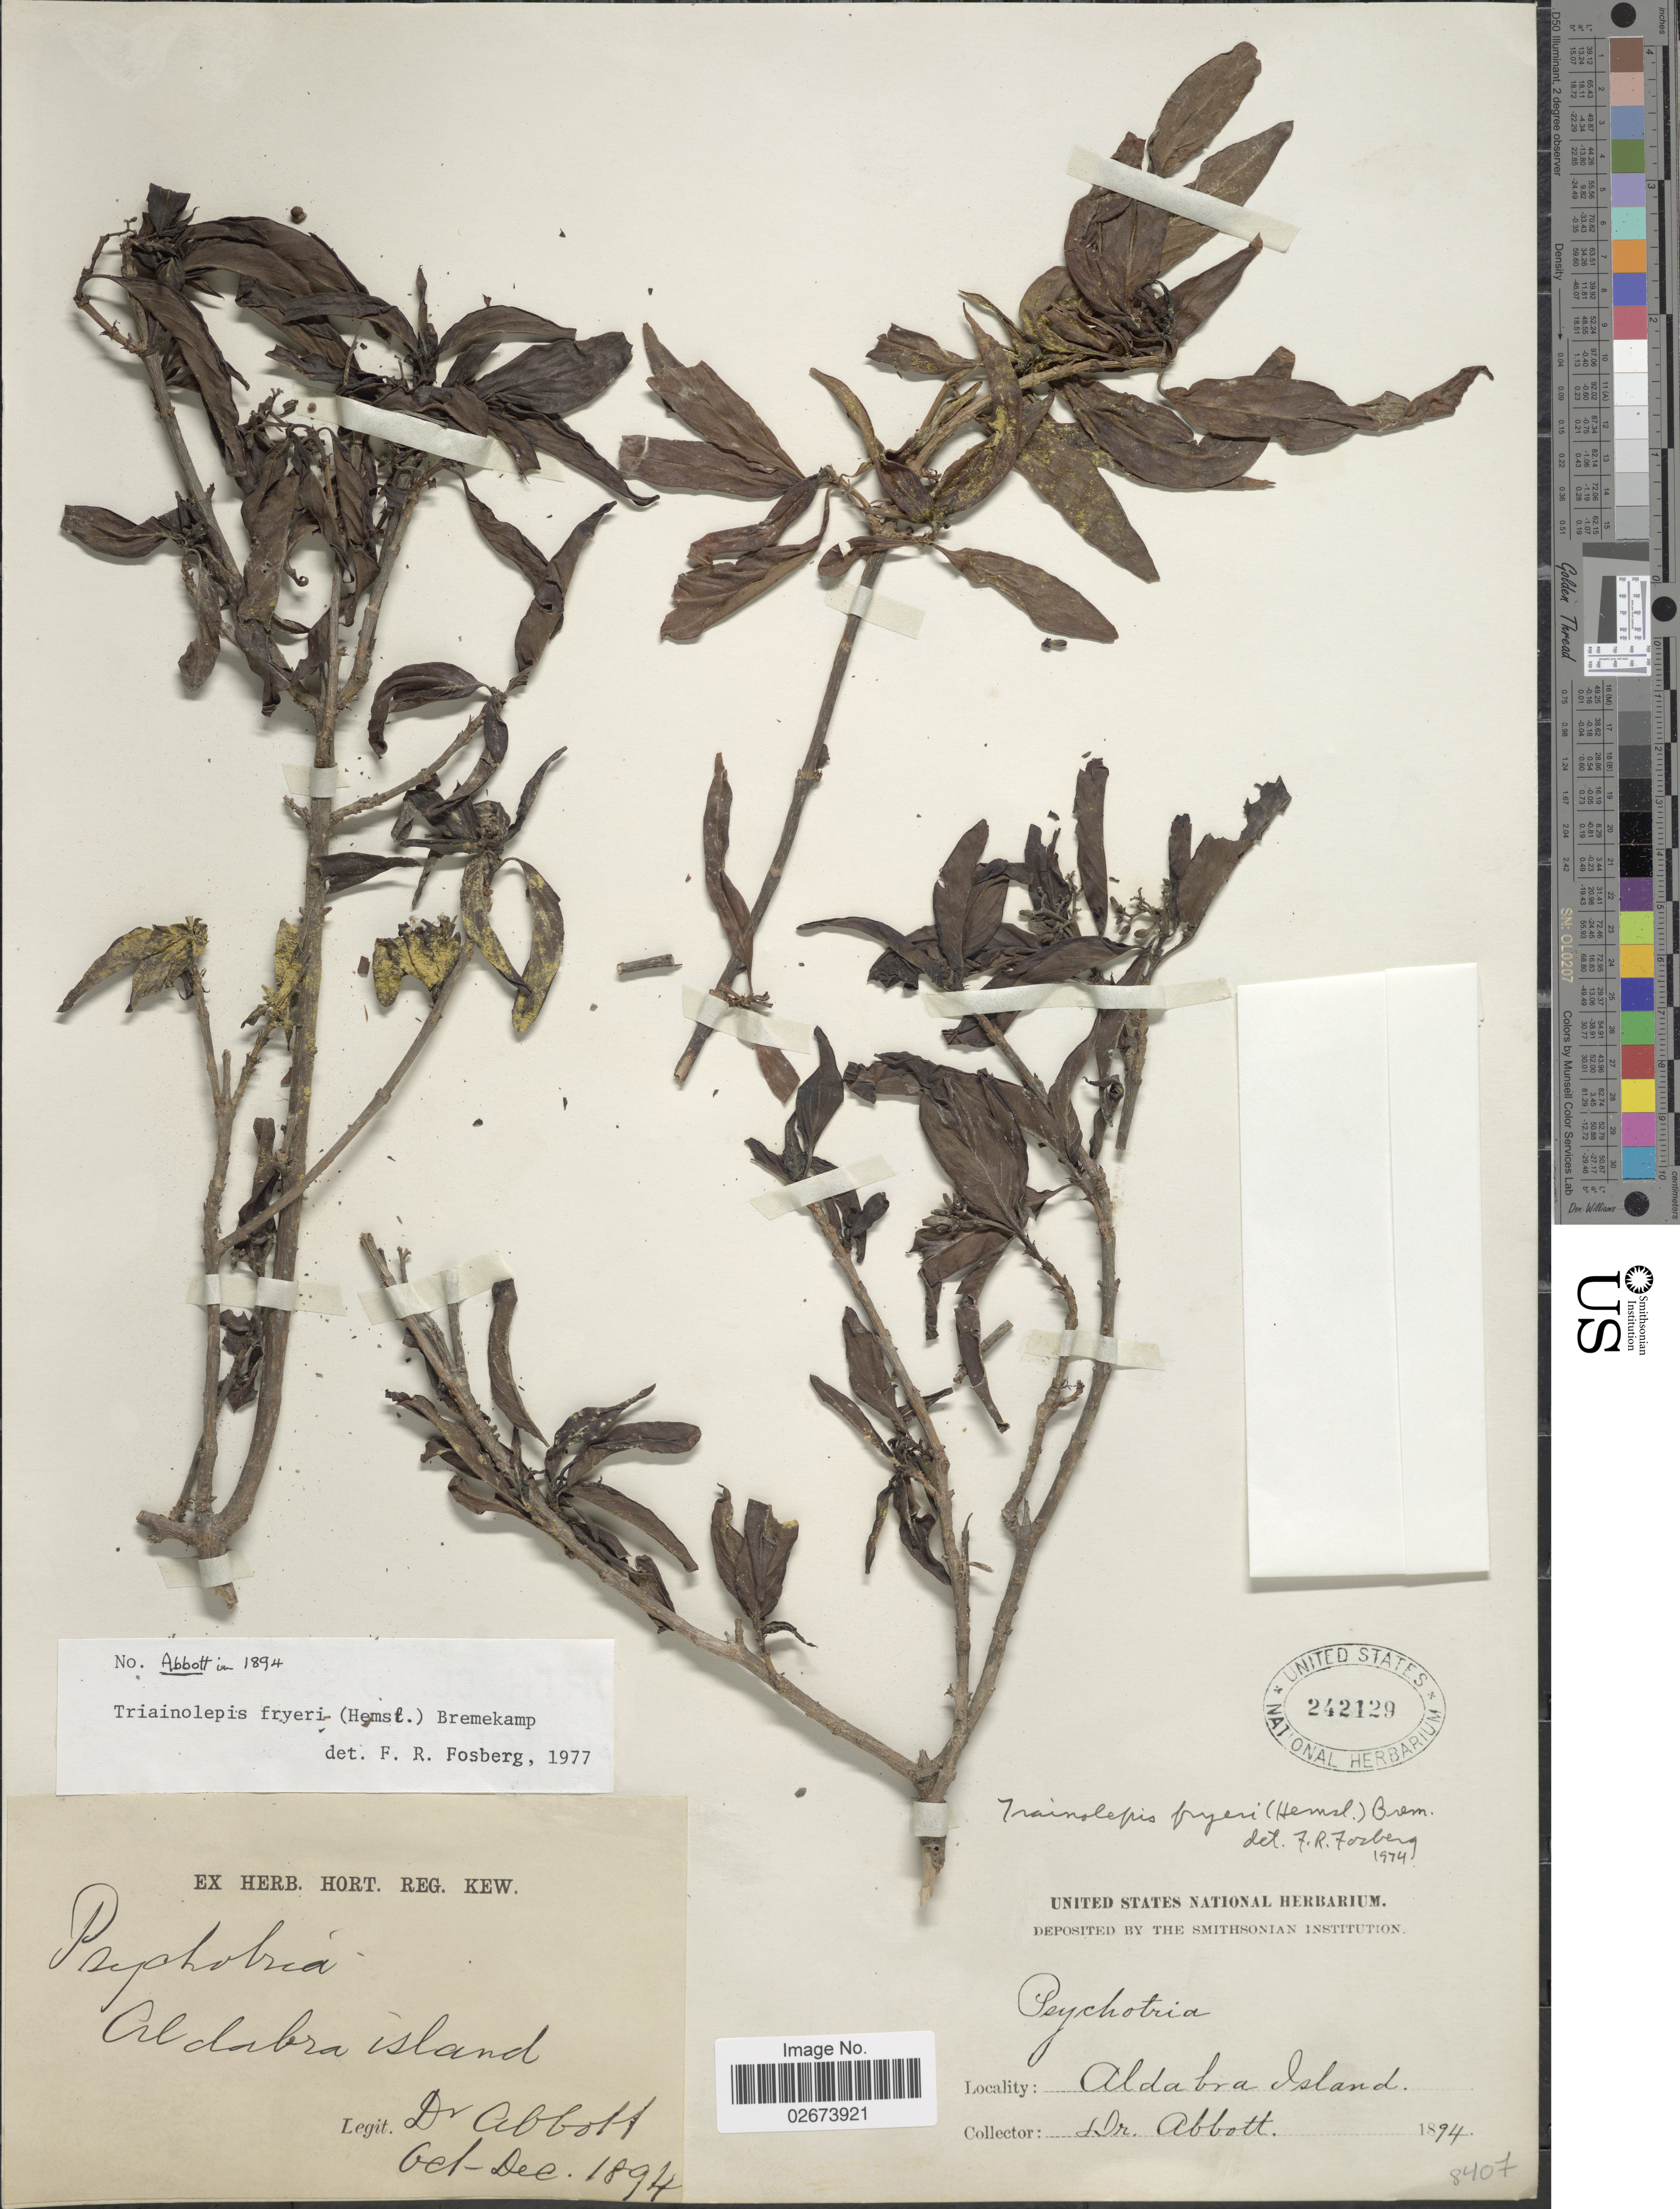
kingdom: Plantae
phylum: Tracheophyta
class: Magnoliopsida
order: Gentianales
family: Rubiaceae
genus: Triainolepis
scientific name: Triainolepis fryeri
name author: (Hemsl.) Bremek.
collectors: Abbott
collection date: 1894-10/1894-12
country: Seychelles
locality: Aldabra Island.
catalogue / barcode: US 242129